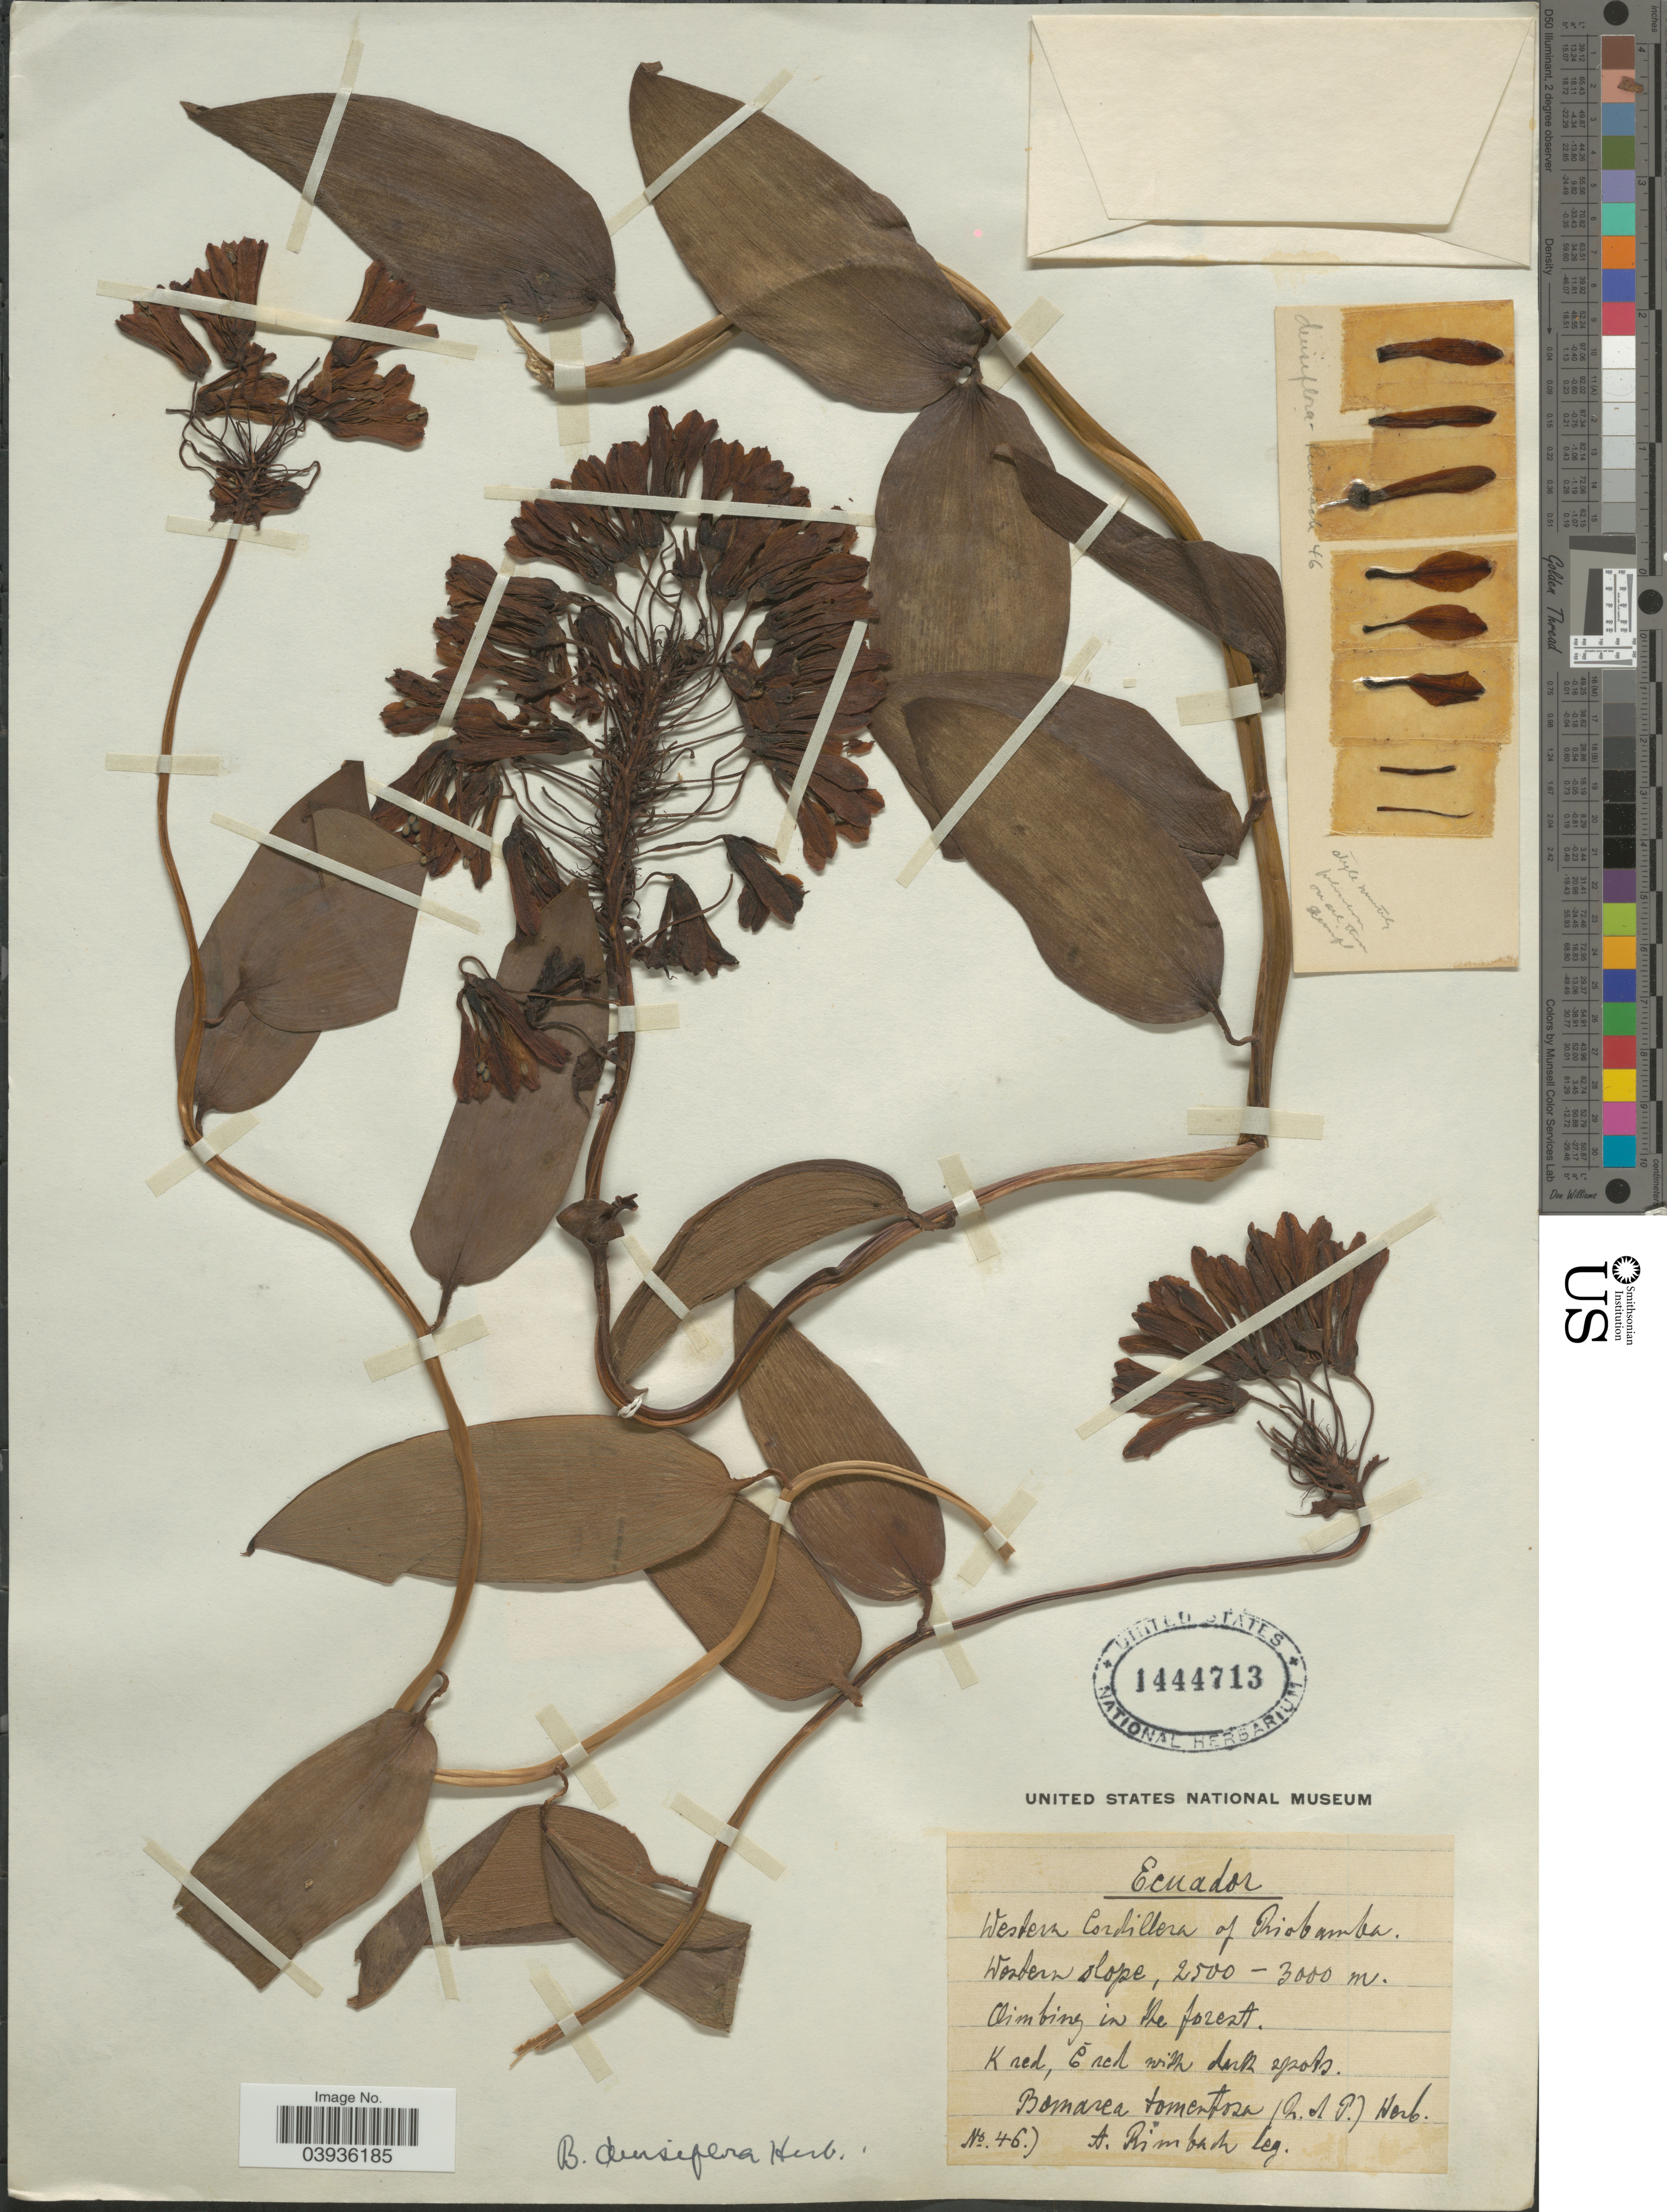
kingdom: Plantae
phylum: Tracheophyta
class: Liliopsida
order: Liliales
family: Alstroemeriaceae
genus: Bomarea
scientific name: Bomarea densiflora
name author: Herb.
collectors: A. Rimbach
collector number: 46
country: Ecuador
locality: Western Cordillera of Riobamba. Western slope, climbing in the forest.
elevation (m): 2500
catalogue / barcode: US 1444713